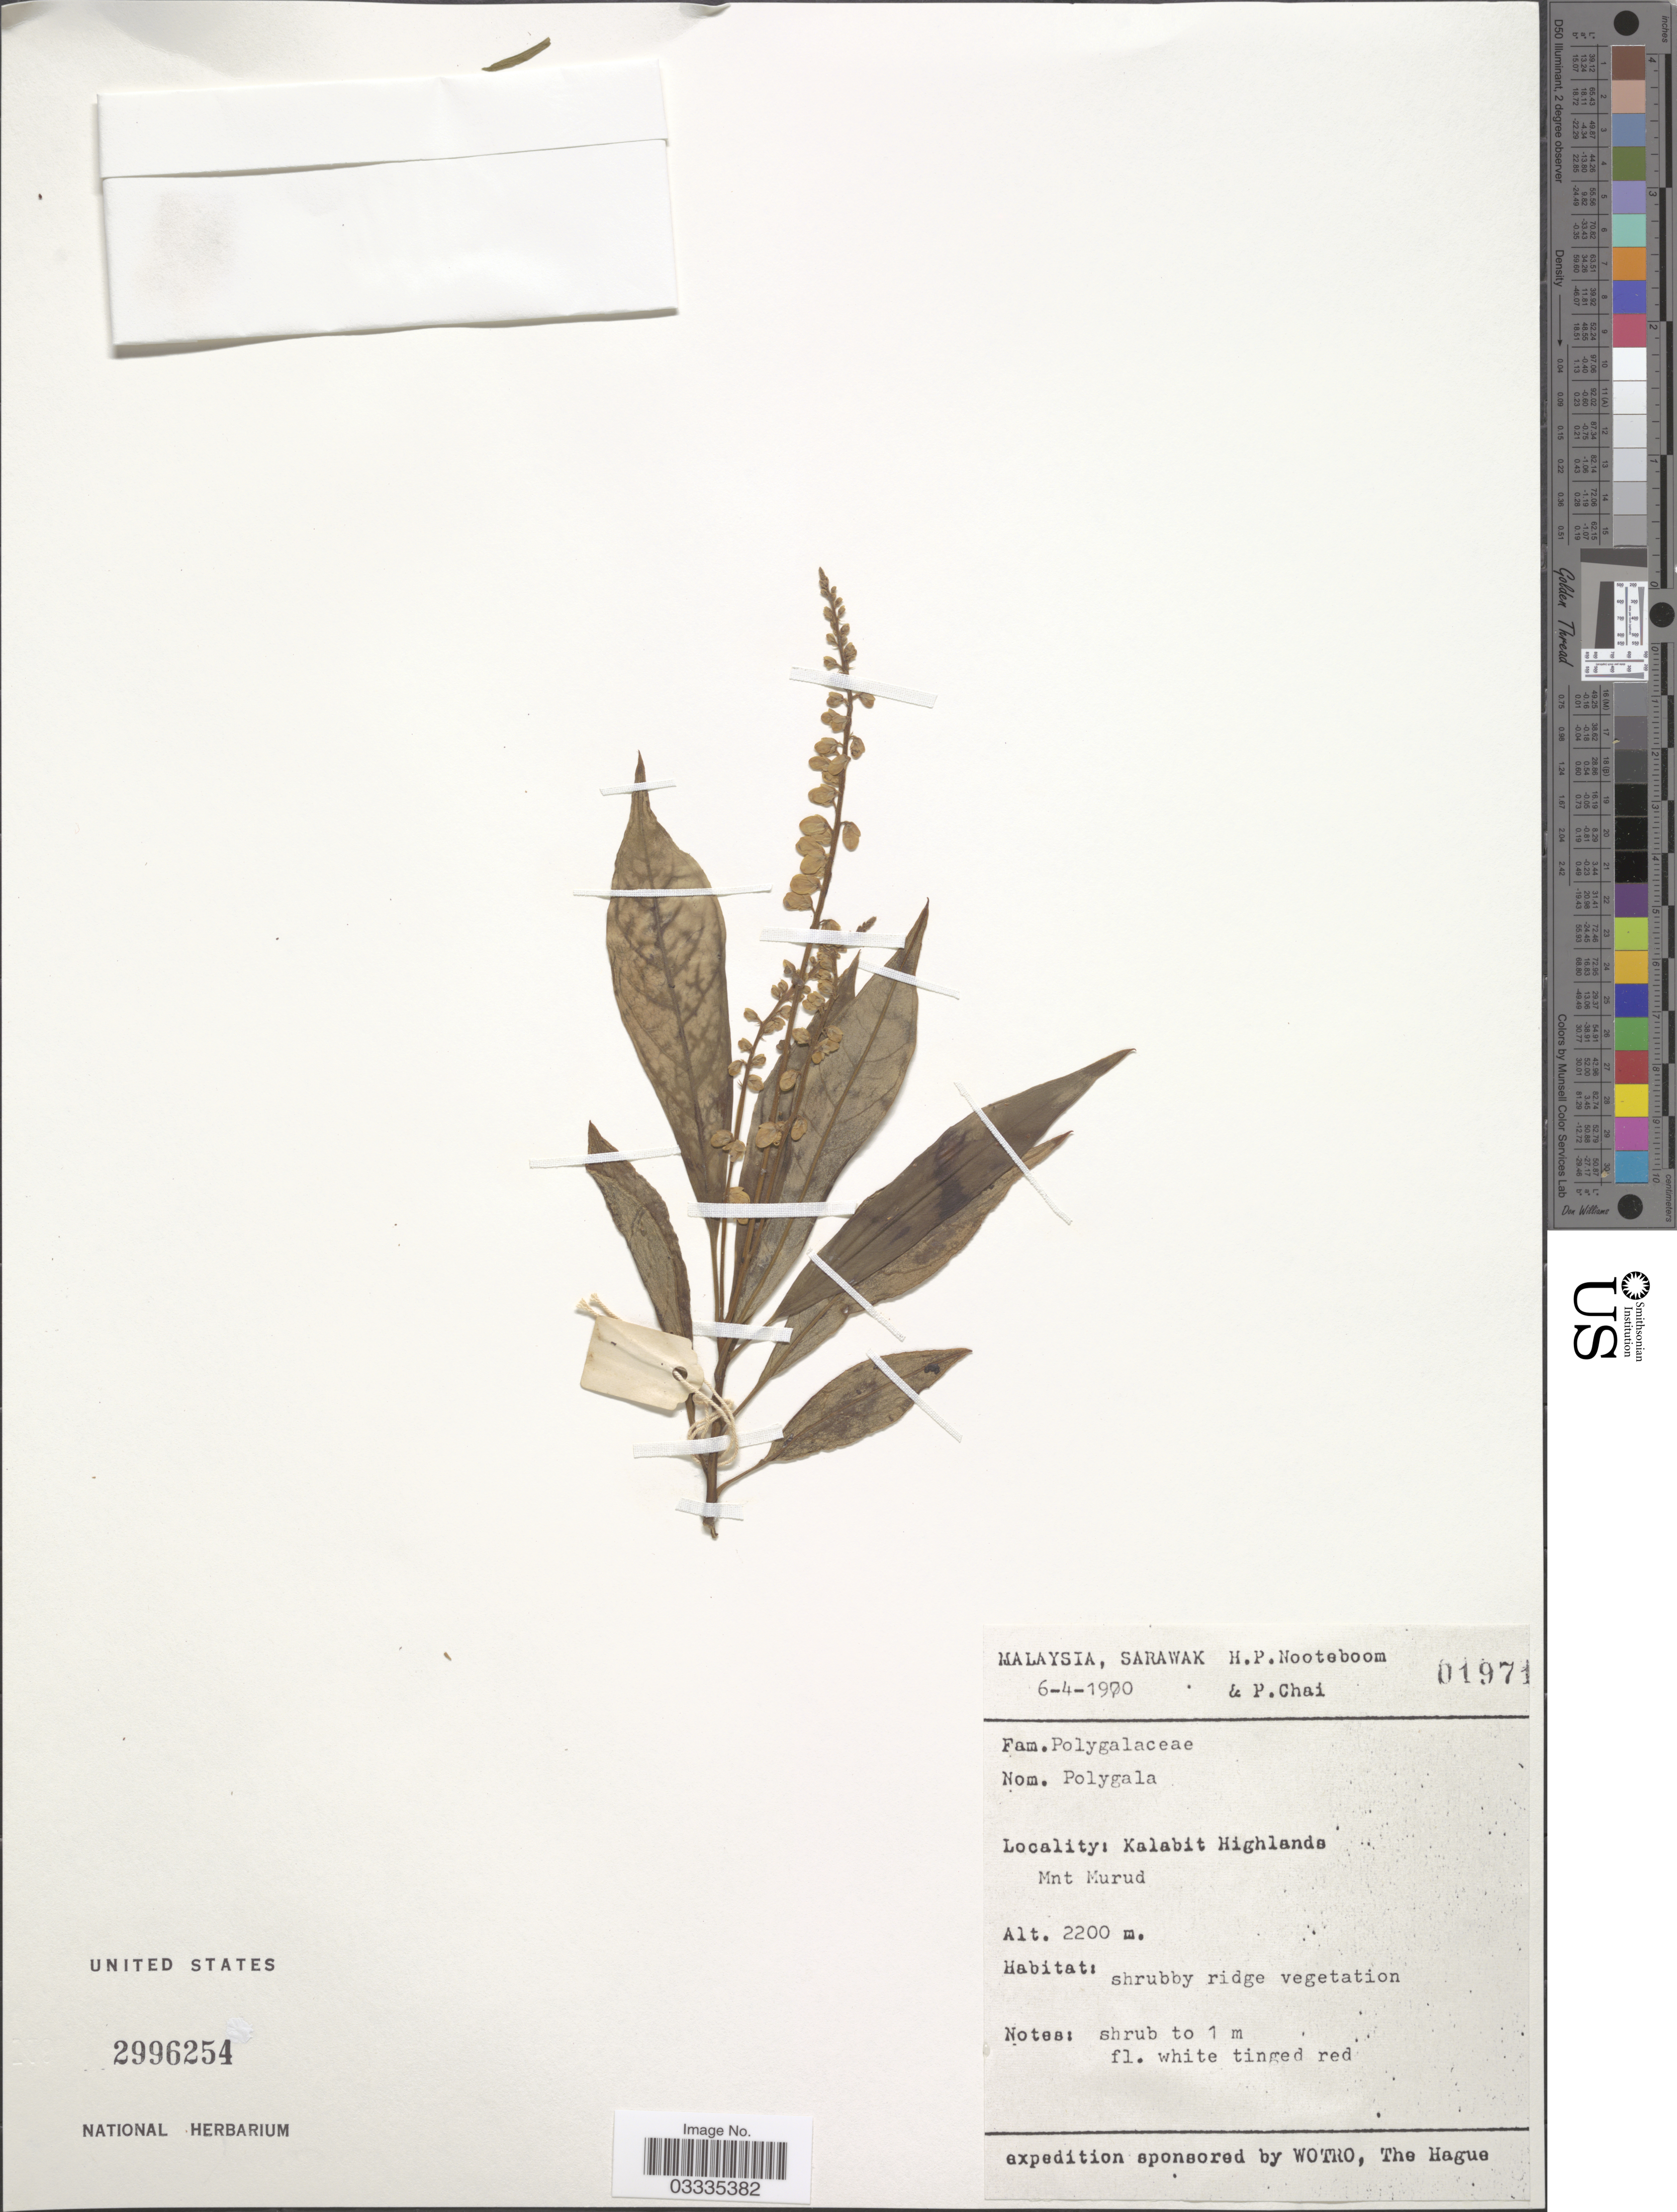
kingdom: Plantae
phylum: Tracheophyta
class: Magnoliopsida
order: Fabales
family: Polygalaceae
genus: Polygala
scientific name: Polygala sp.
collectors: H. P. Nooteboom & P. Chai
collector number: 01971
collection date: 1970-04-06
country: Malaysia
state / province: Sarawak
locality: Kalabit Highlands Mnt Murud.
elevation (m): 2200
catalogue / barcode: US 2996254